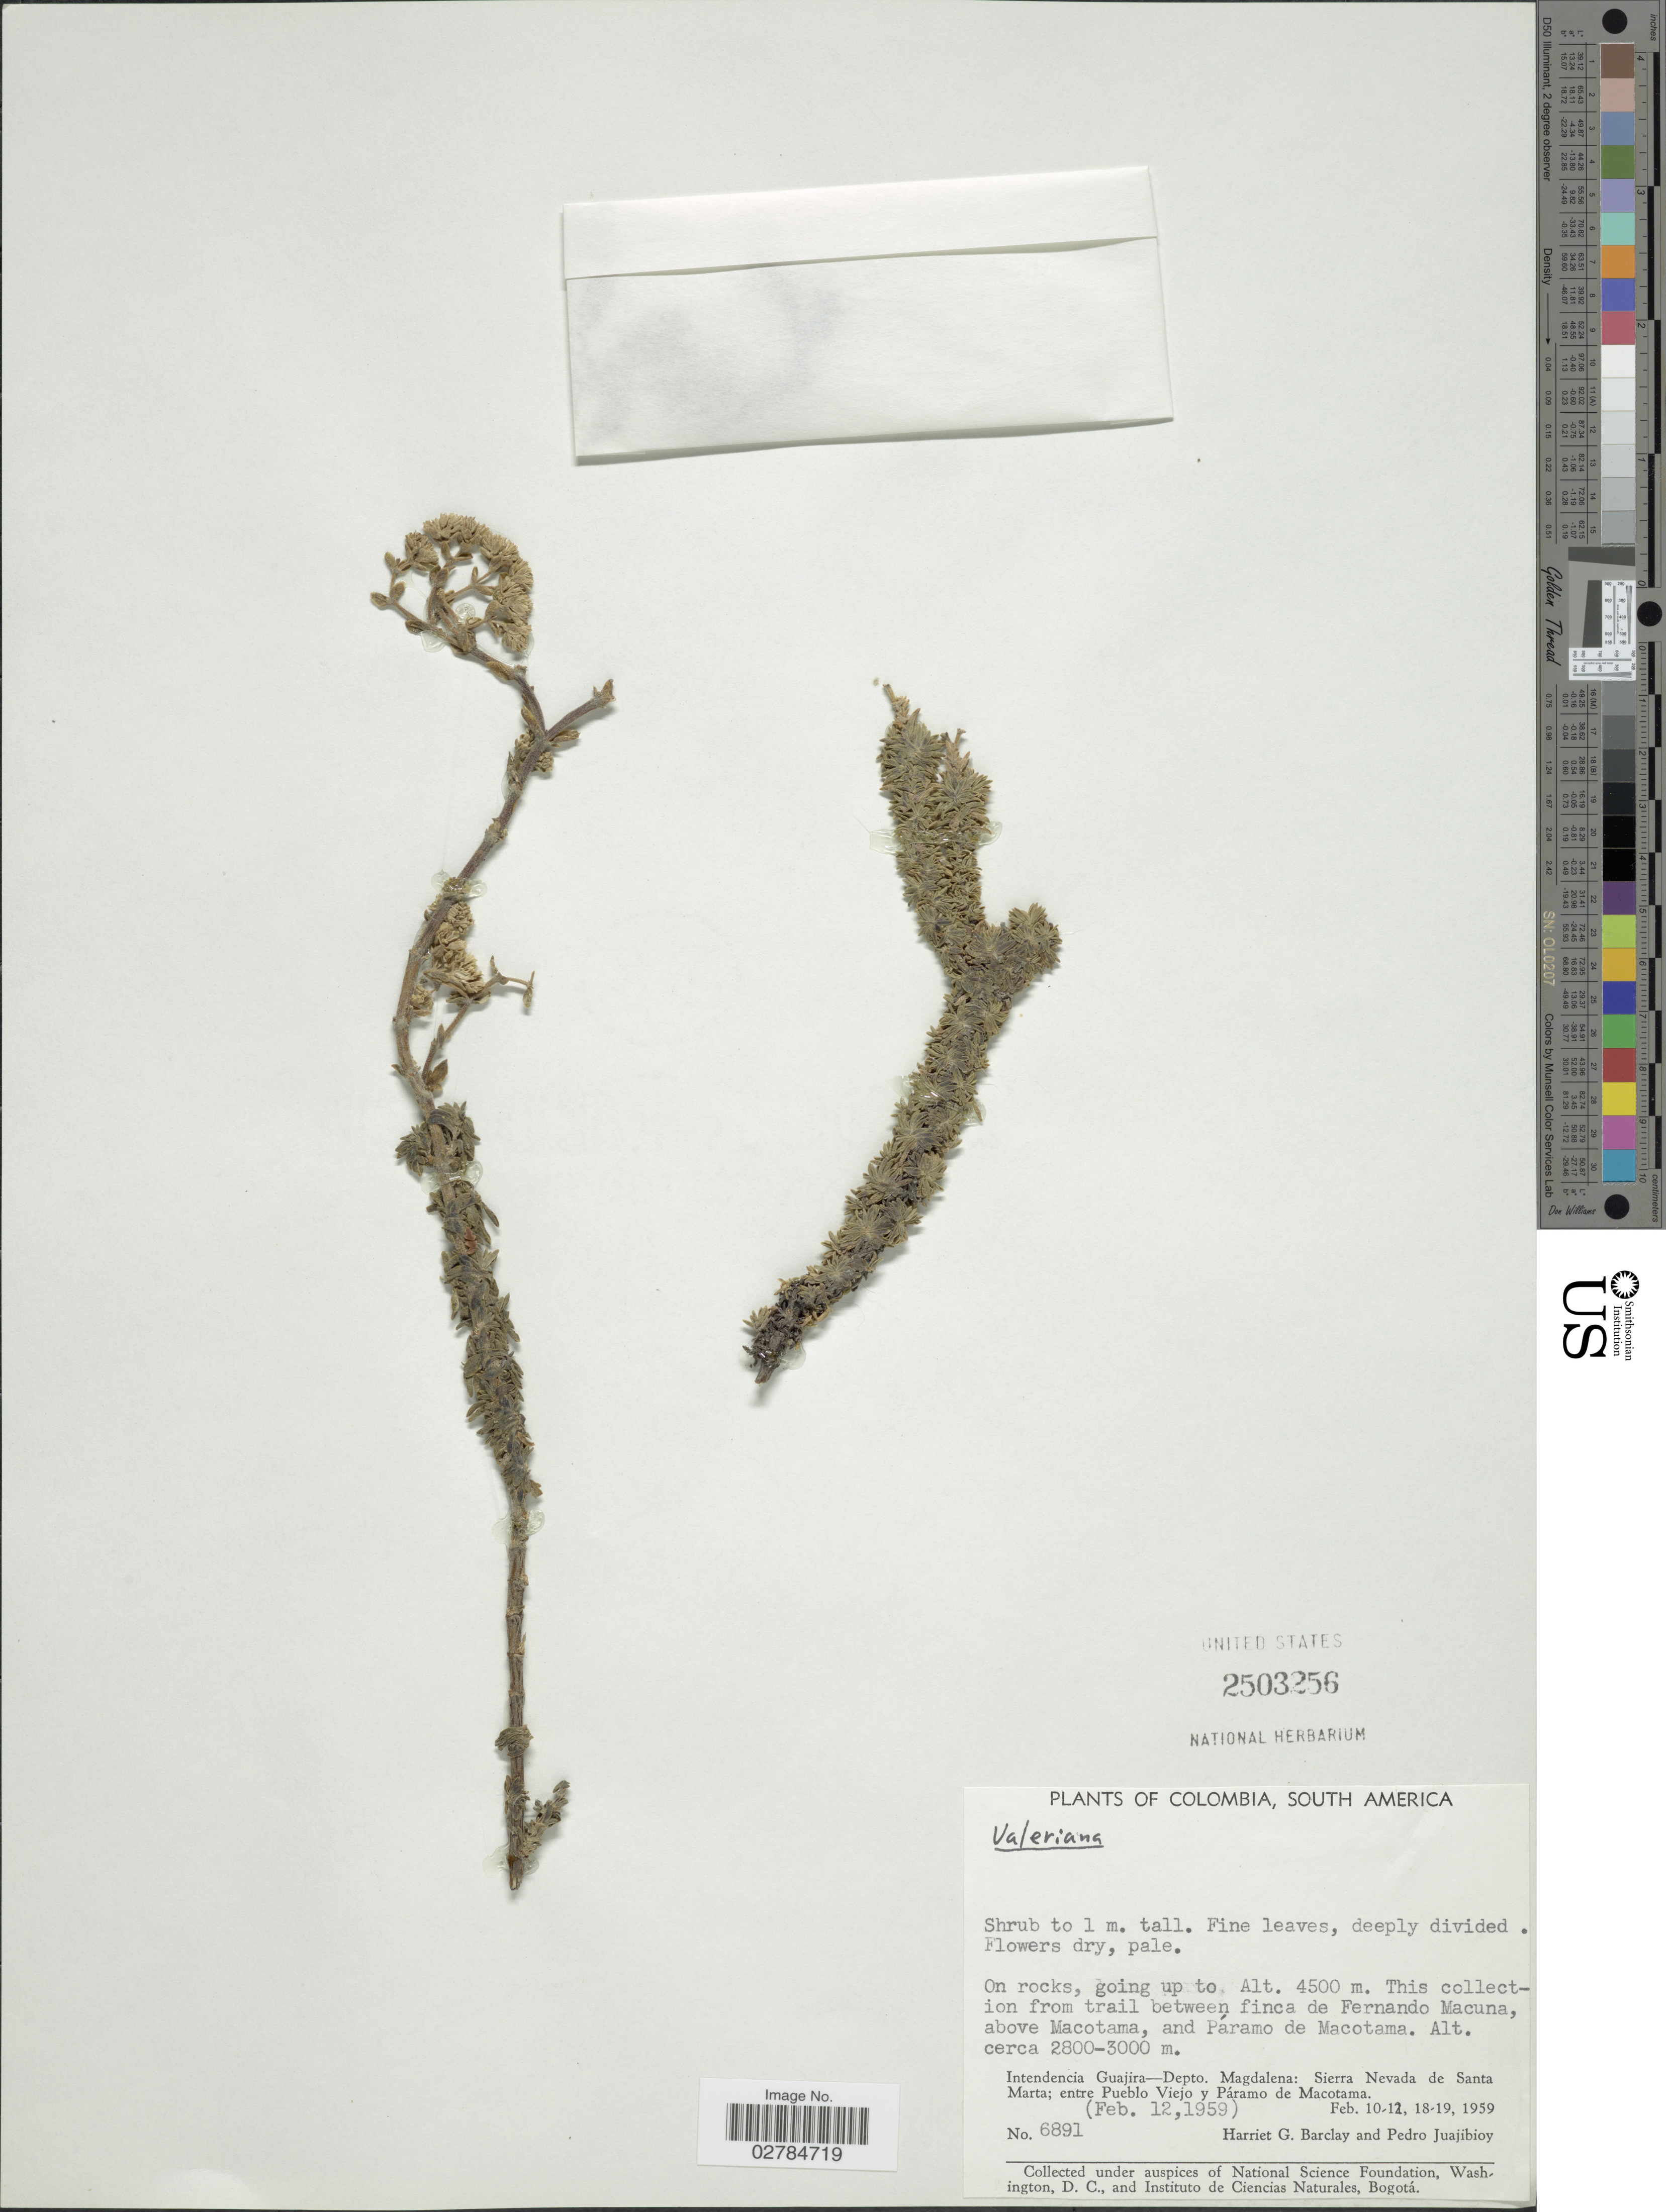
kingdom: Plantae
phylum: Tracheophyta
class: Magnoliopsida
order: Dipsacales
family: Caprifoliaceae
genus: Valeriana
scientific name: Valeriana karstenii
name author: Briq.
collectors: H. G. Barclay & P. Juajibioy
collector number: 6891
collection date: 1959-02-12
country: Colombia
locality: From trail between finca de Fernando Macuna, above Macotama, and Páramo de Macotama. Intendencia Guajira - Depto. Magdalena: Sierra Nevada de Santa Marta; entre Pueblo Viejo y Páramo de Macotama.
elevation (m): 2800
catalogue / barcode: US 2503256